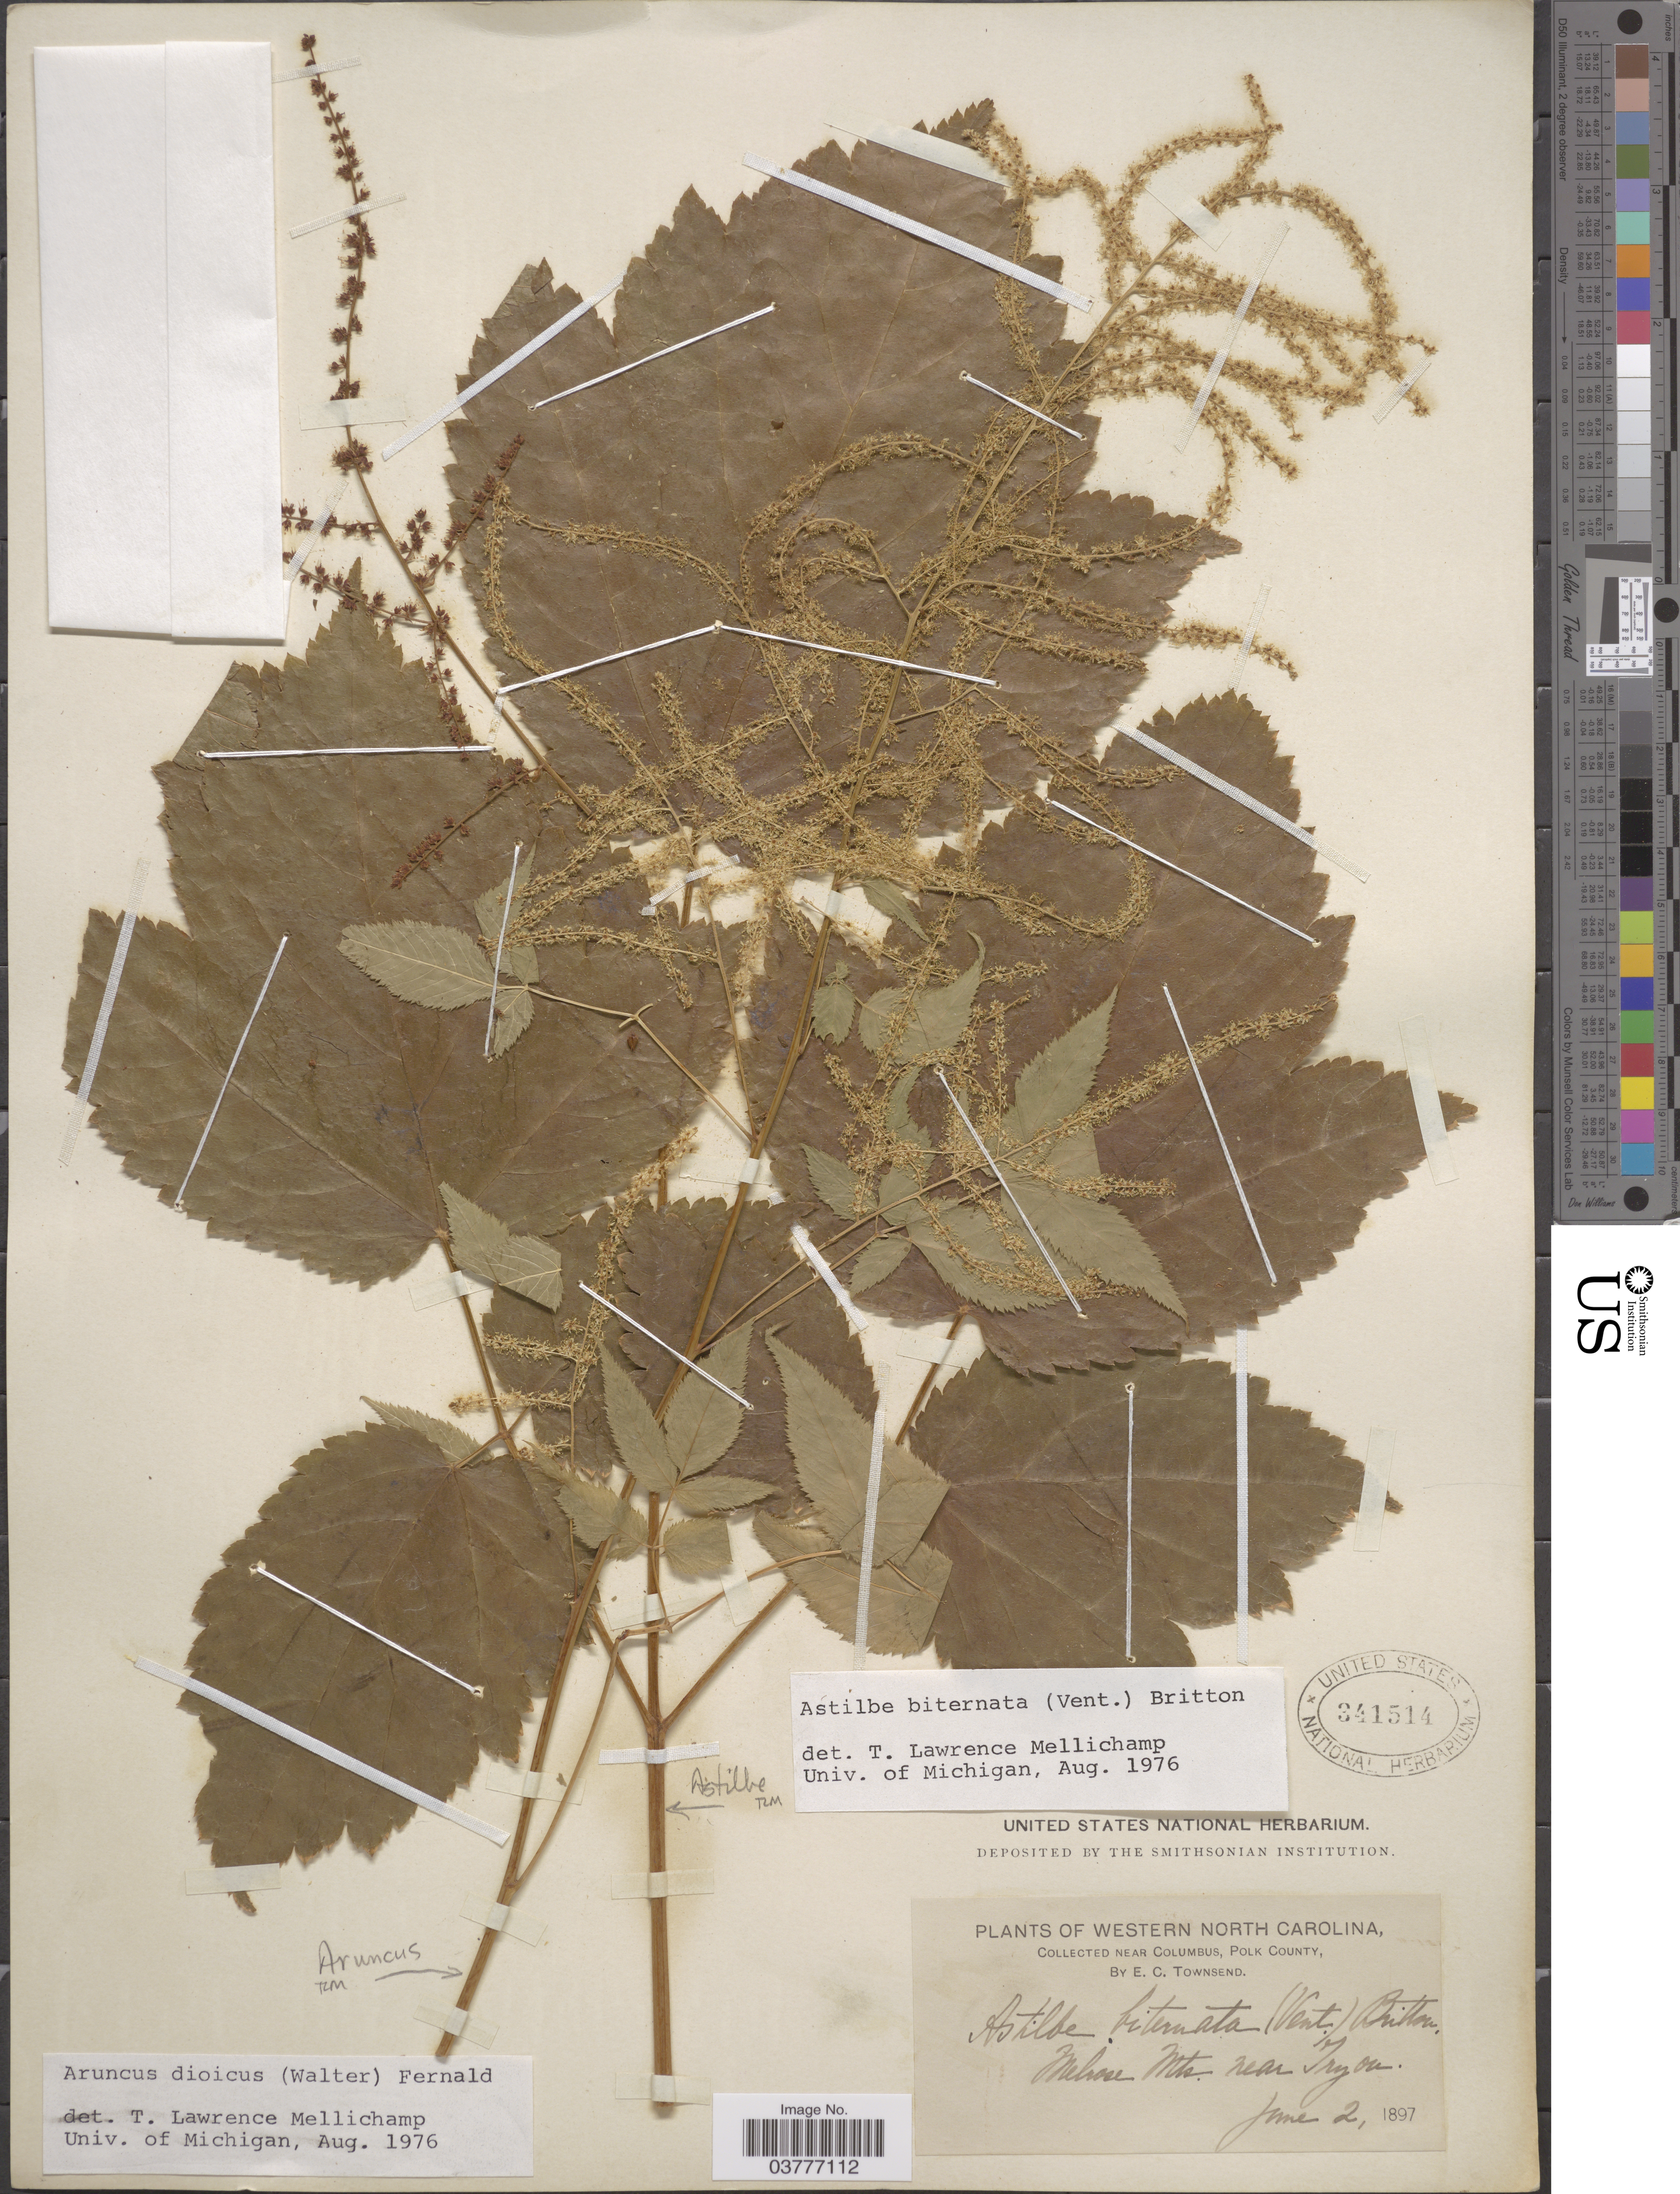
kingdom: Plantae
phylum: Tracheophyta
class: Magnoliopsida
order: Saxifragales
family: Saxifragaceae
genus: Astilbe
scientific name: Astilbe biternata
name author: (Vent.) Britton ex Kearney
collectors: E. C. Townsend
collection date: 1897-06-02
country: United States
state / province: North Carolina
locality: Western North Carolina. Near Columbus, Polk County. Melrose Mts. near Tryon.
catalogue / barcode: US 341514